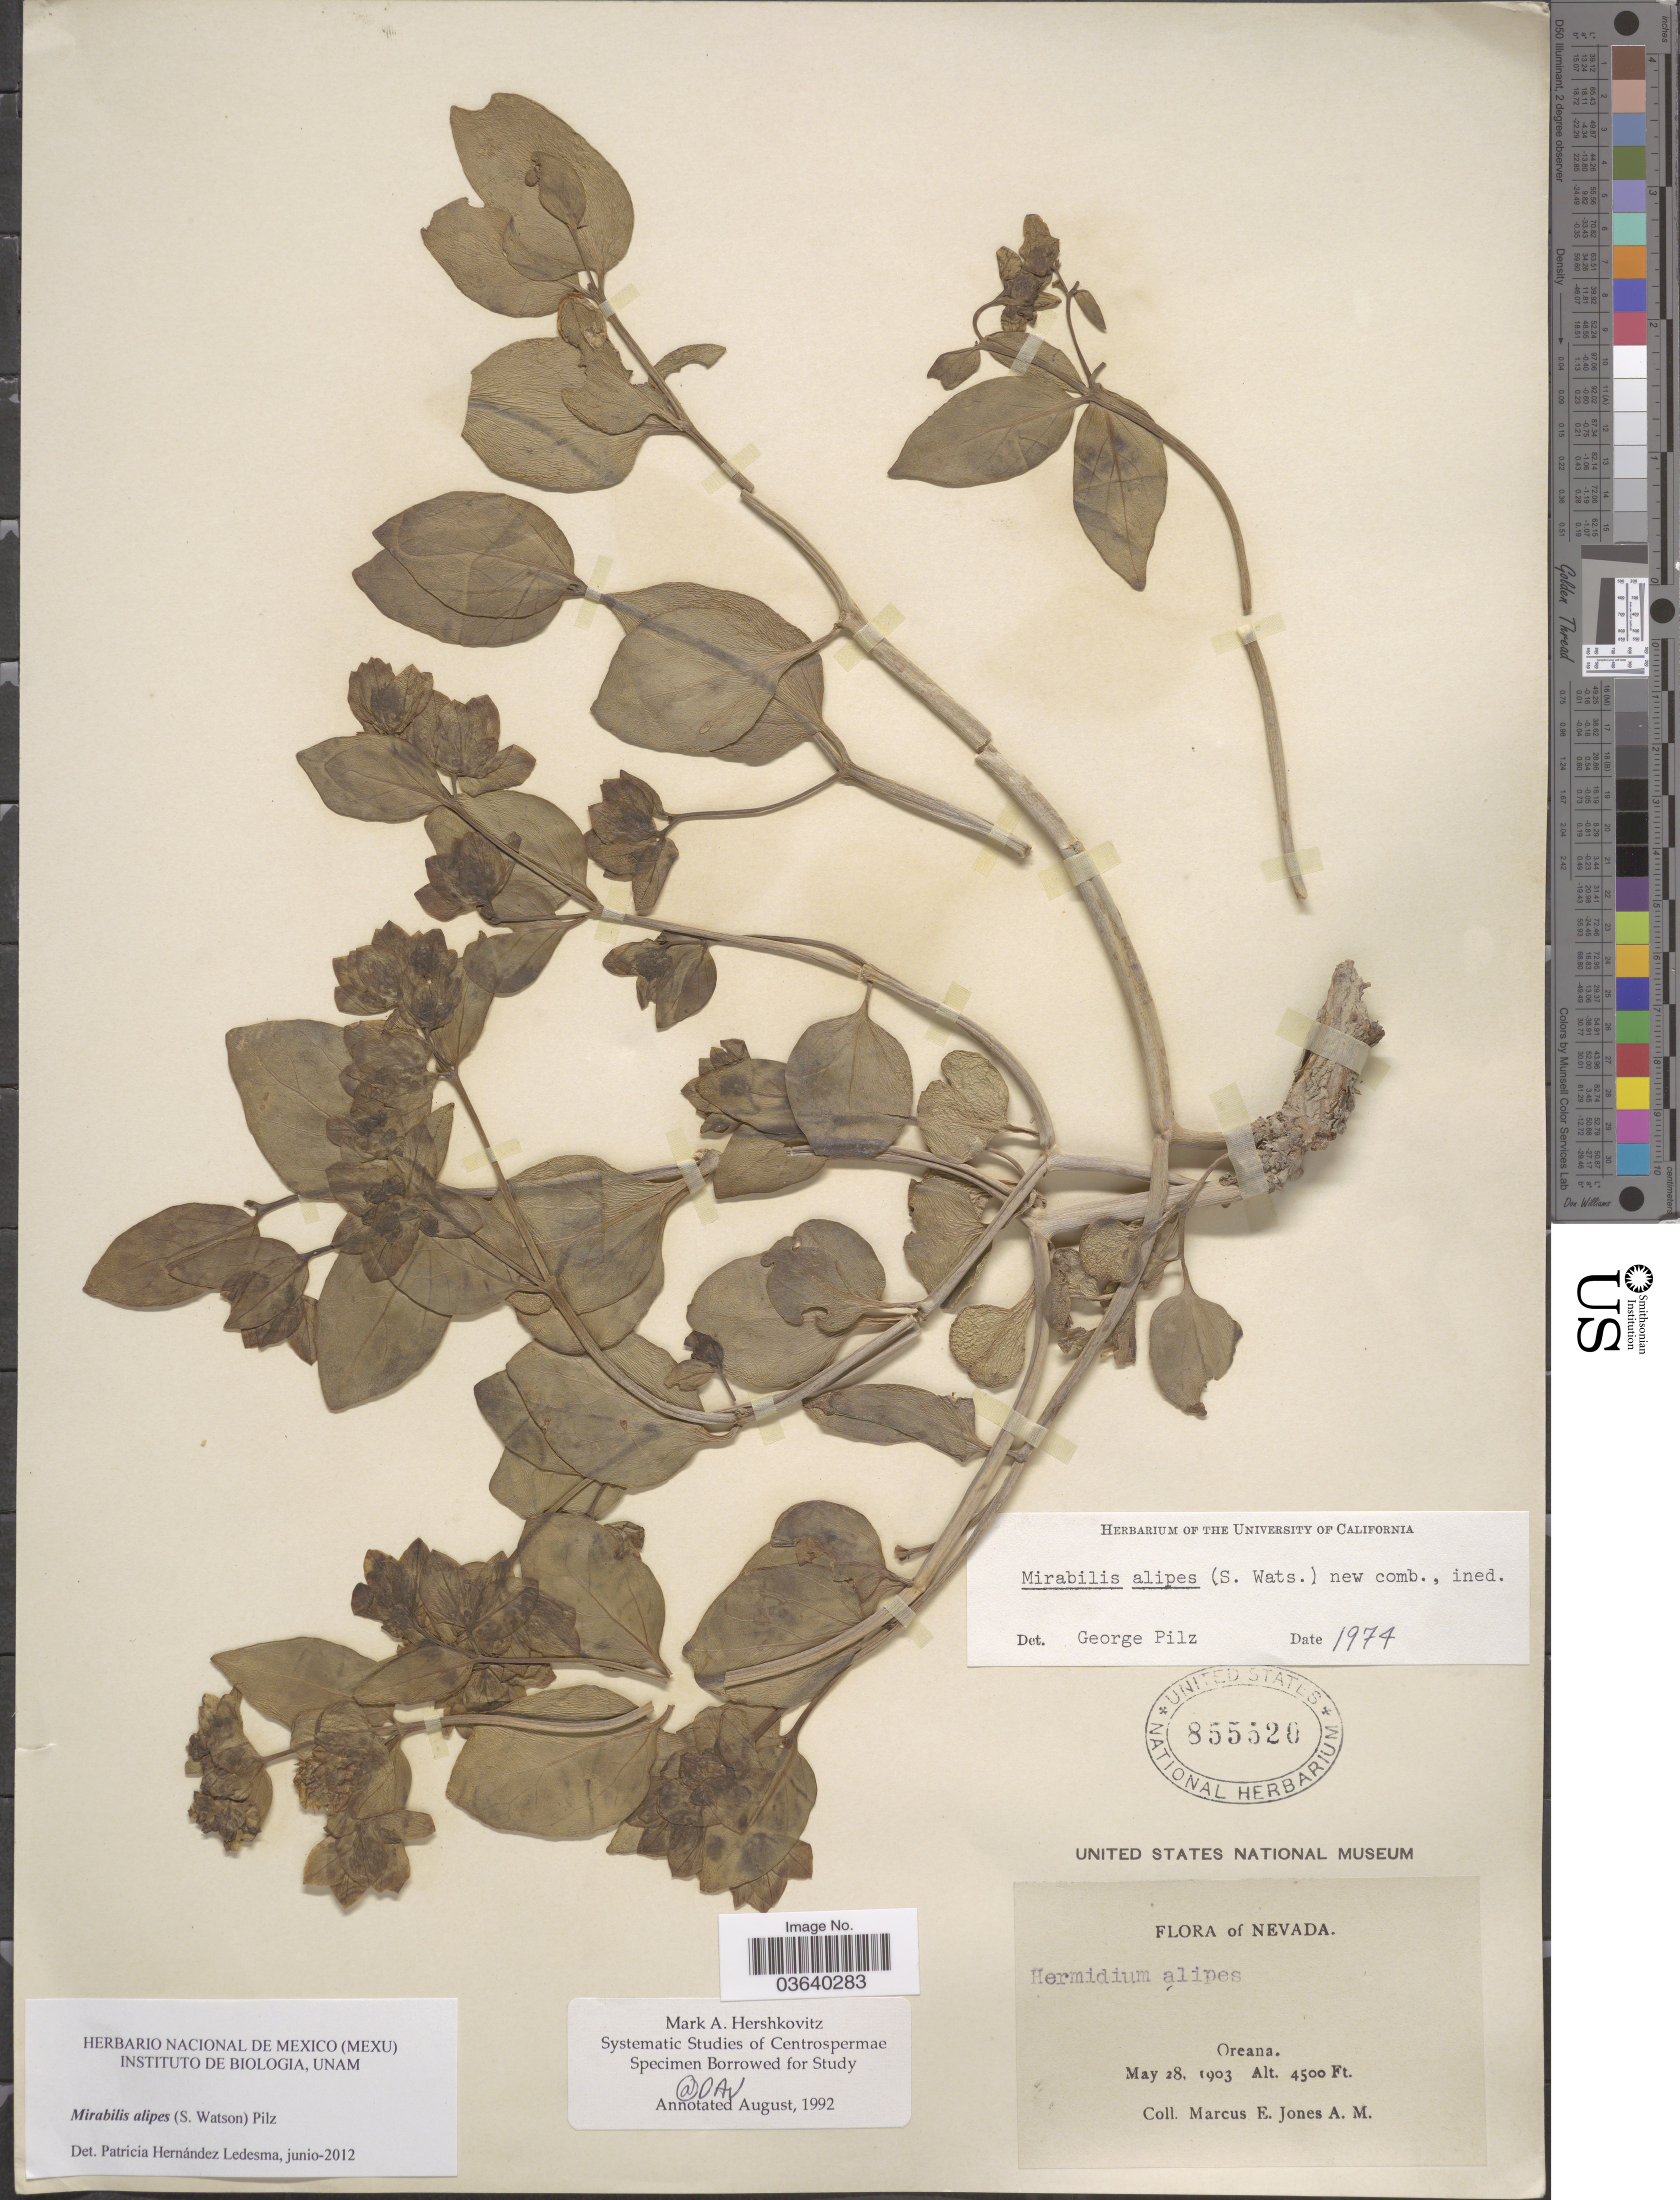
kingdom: Plantae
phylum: Tracheophyta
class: Magnoliopsida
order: Caryophyllales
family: Nyctaginaceae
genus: Mirabilis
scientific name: Mirabilis alipes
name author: (S. Watson) Pilz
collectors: M. E. Jones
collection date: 1903-05-28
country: United States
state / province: Nevada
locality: Oreana.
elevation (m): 1372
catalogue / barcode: US 855520